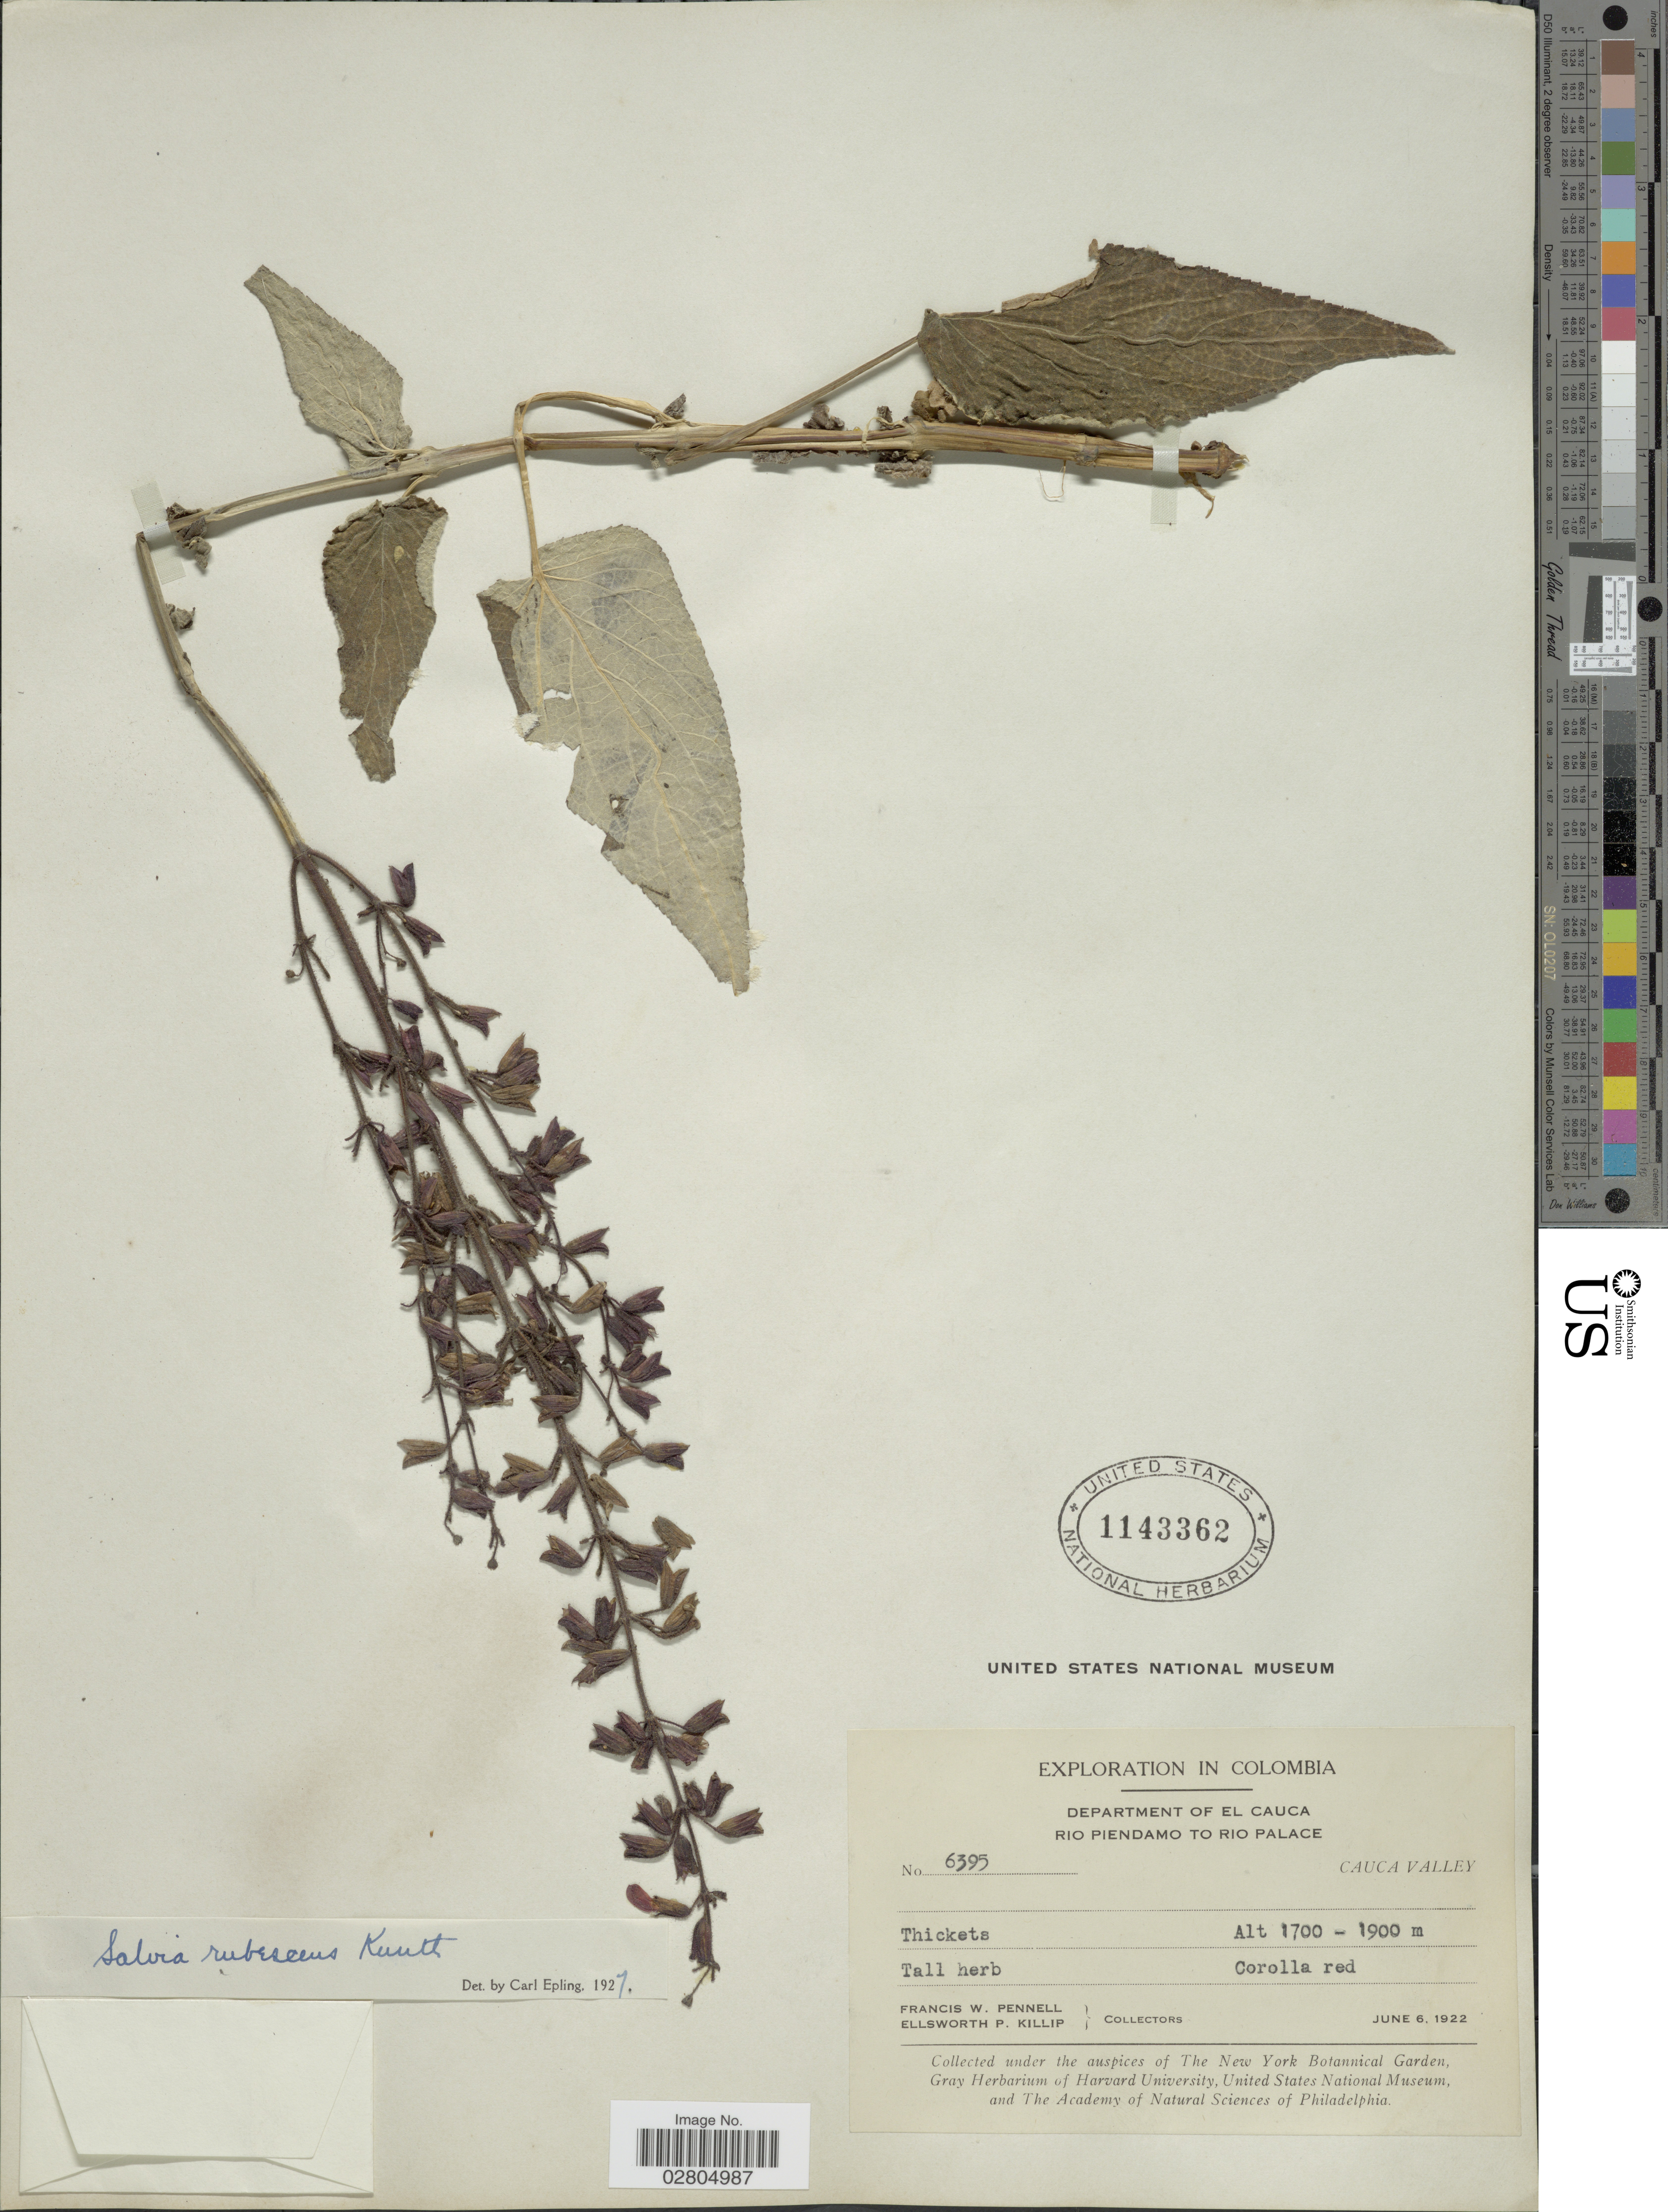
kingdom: Plantae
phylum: Tracheophyta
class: Magnoliopsida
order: Lamiales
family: Lamiaceae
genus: Salvia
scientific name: Salvia rubescens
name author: Kunth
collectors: F. W. Pennell & E. P. Killip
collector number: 6395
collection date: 1922-06-06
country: Colombia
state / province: Valle del Cauca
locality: Department of El Cauca, Rio Piendamo to Rio Palace, Cauca Valley.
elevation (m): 1700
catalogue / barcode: US 1143362